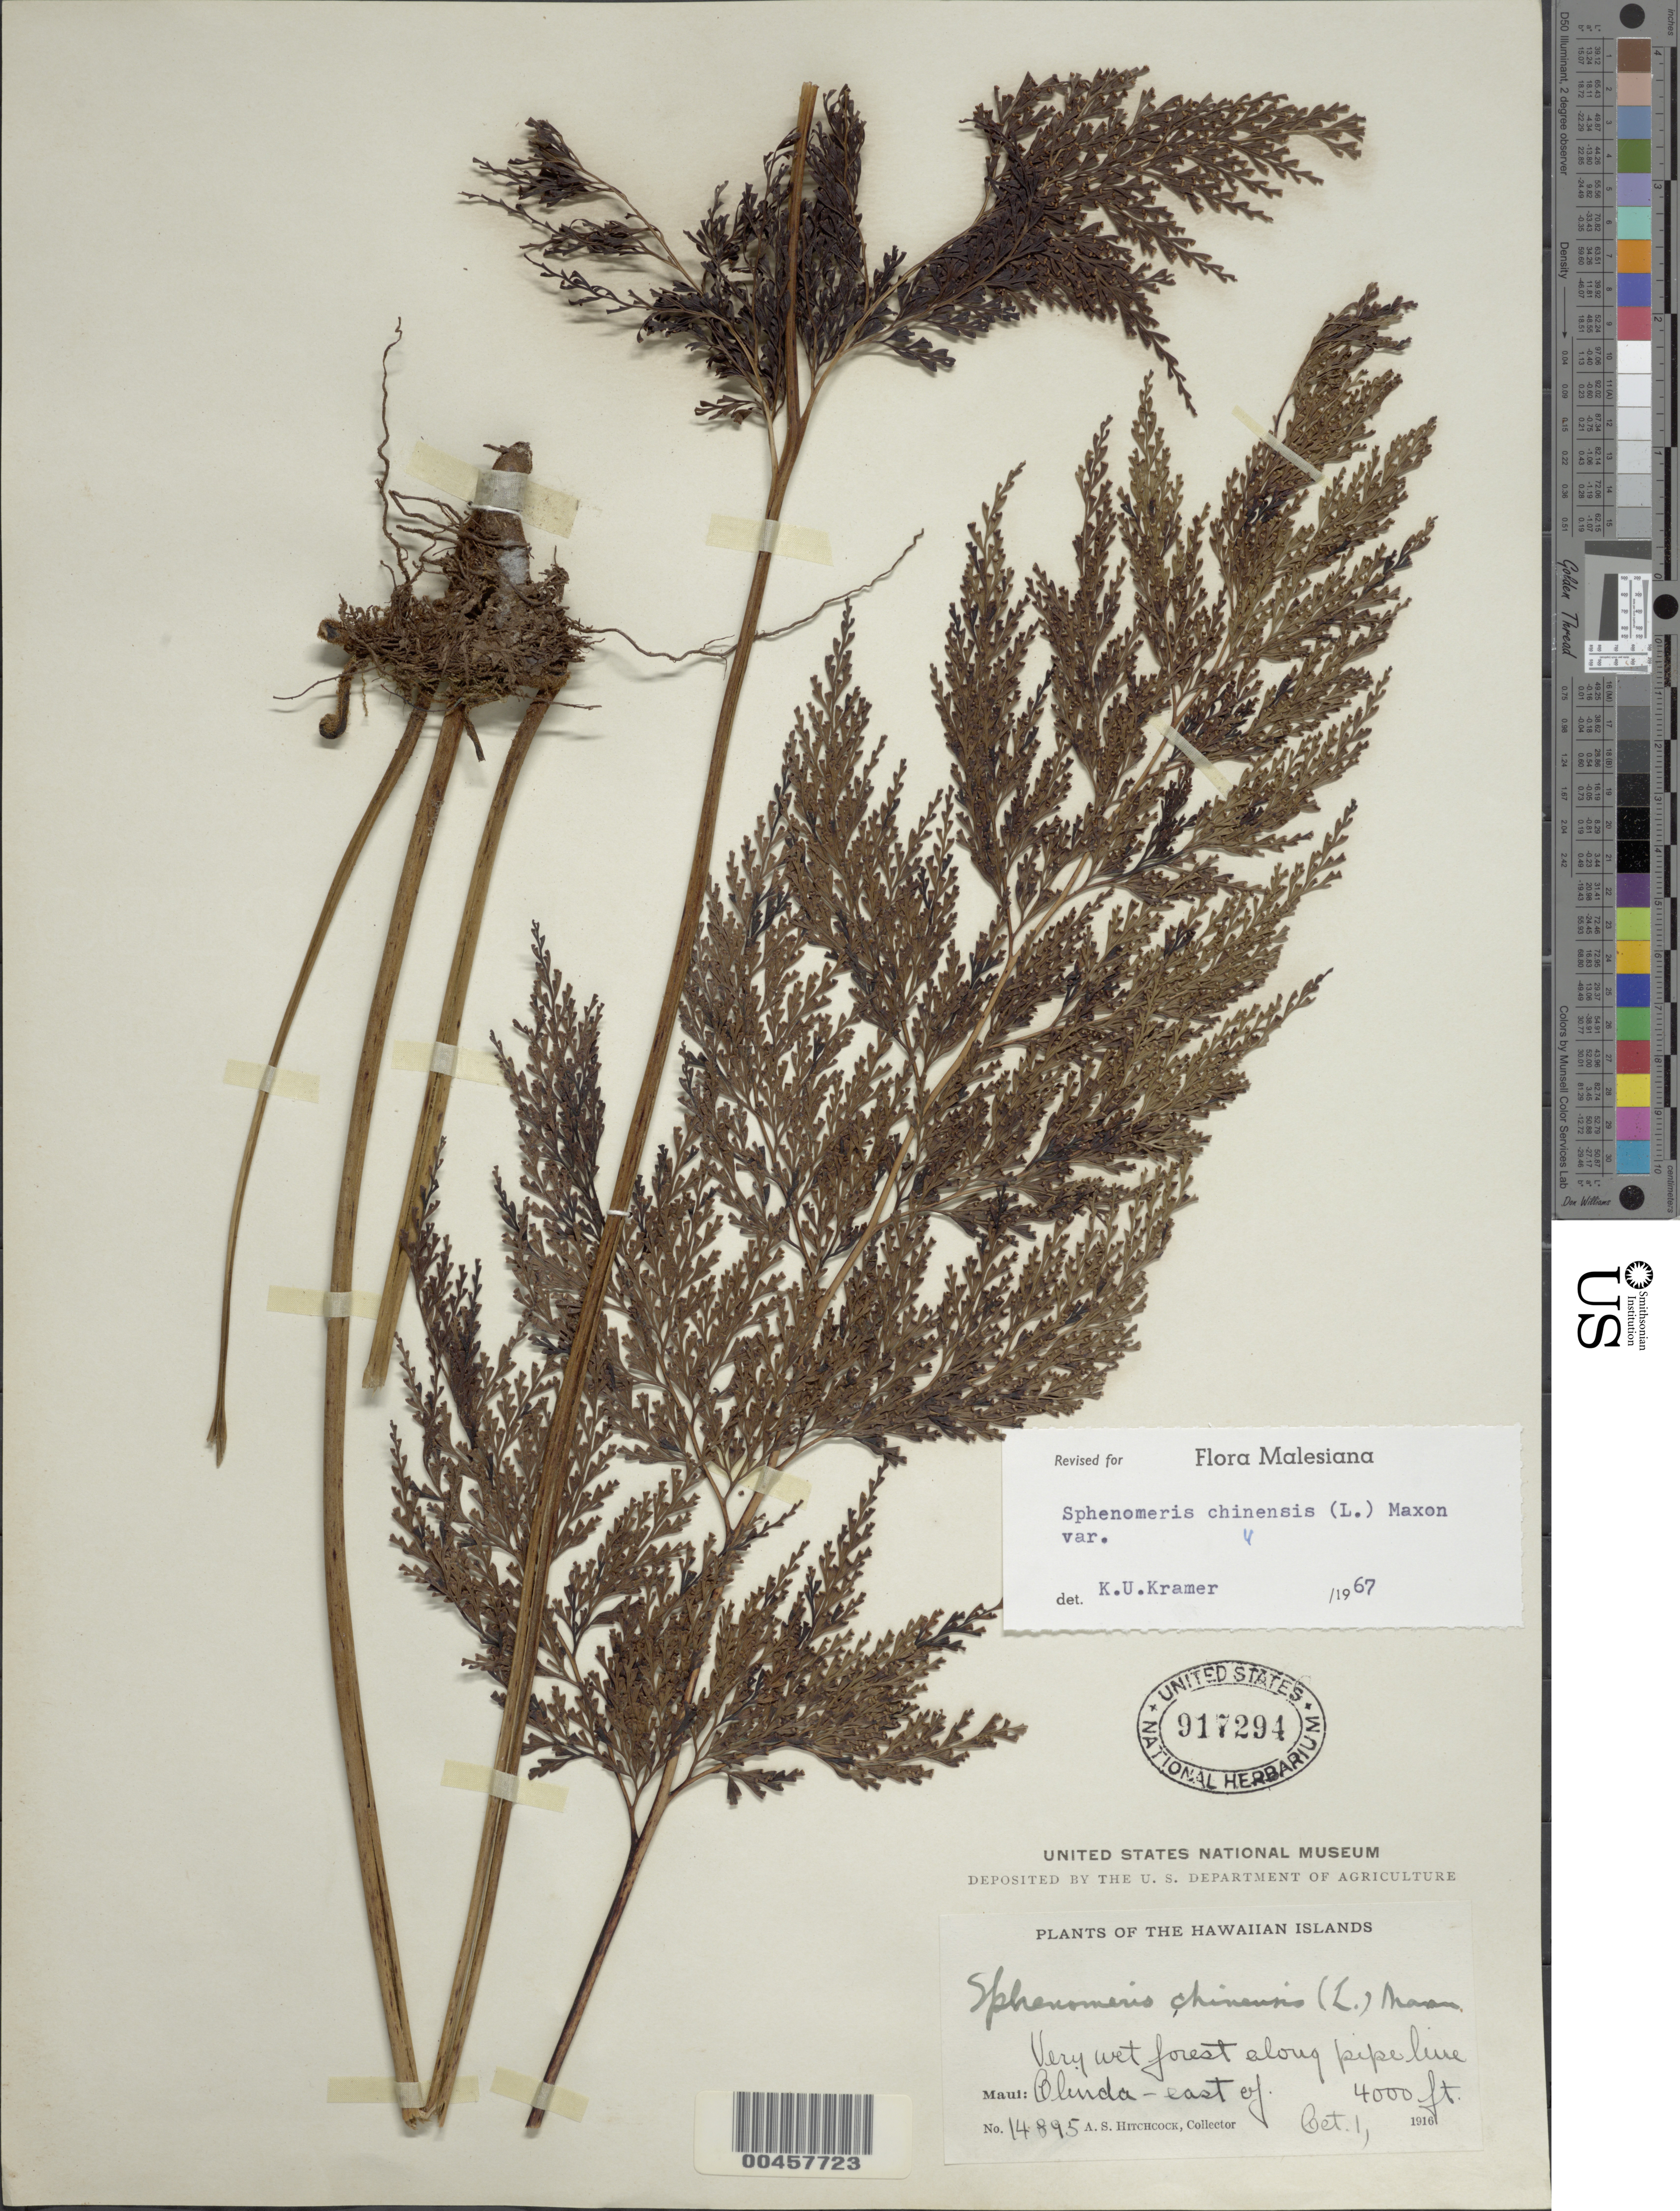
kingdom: Plantae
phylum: Tracheophyta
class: Polypodiopsida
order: Polypodiales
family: Lindsaeaceae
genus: Sphenomeris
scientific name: Sphenomeris chinensis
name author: (L.) Maxon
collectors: A. S. Hitchcock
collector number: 14895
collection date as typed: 1 Oct 1916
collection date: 1916-10-01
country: United States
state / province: Hawaii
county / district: Maui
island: Maui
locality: Maui: Olinda - east of.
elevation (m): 1219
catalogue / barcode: US 917294